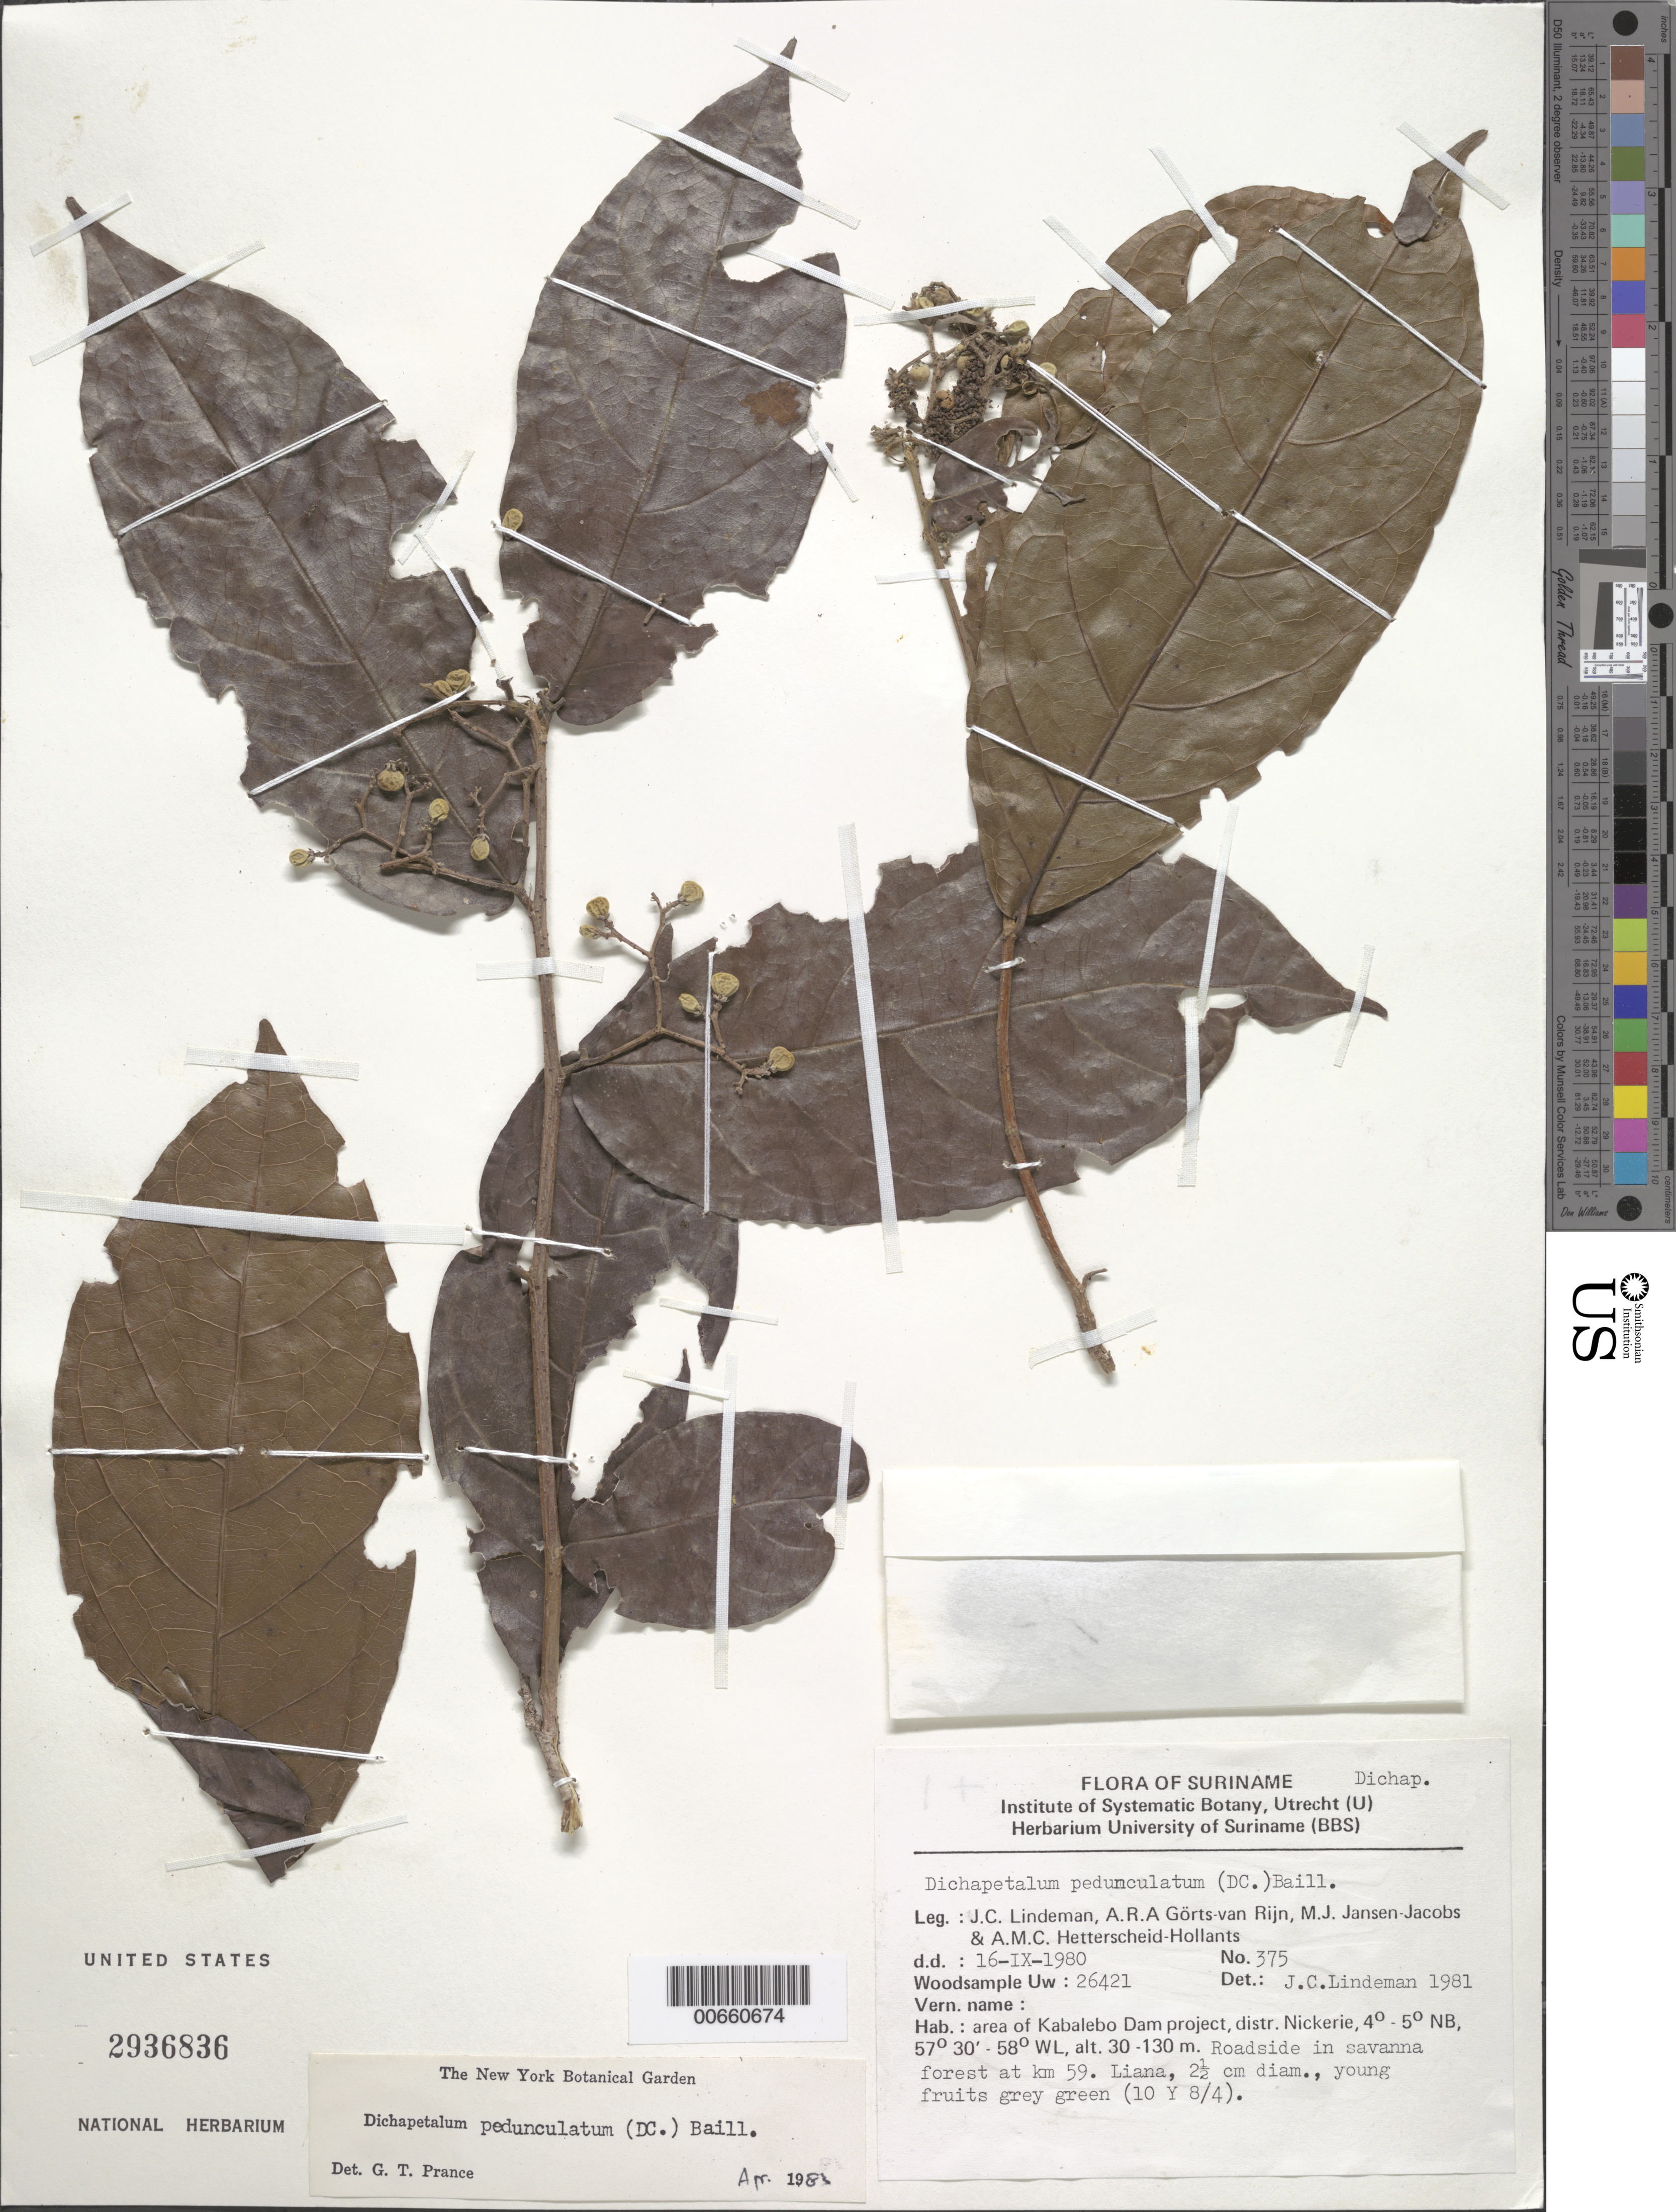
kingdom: Plantae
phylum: Tracheophyta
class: Magnoliopsida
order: Malpighiales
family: Dichapetalaceae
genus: Dichapetalum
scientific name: Dichapetalum pedunculatum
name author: (DC.) Baill.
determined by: Prance, G. T.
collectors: J. C. Lindeman, A. .R. A. Görts-van Rijn, M. J. Jansen-Jacobs & A. Hetterscheid-Hollants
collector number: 80 375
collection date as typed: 16-Sep-80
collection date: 1980-09-16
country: Suriname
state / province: Nickerie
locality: Kabalebo Dam project area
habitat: Roadside near km 97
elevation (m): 30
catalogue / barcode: US 2936836